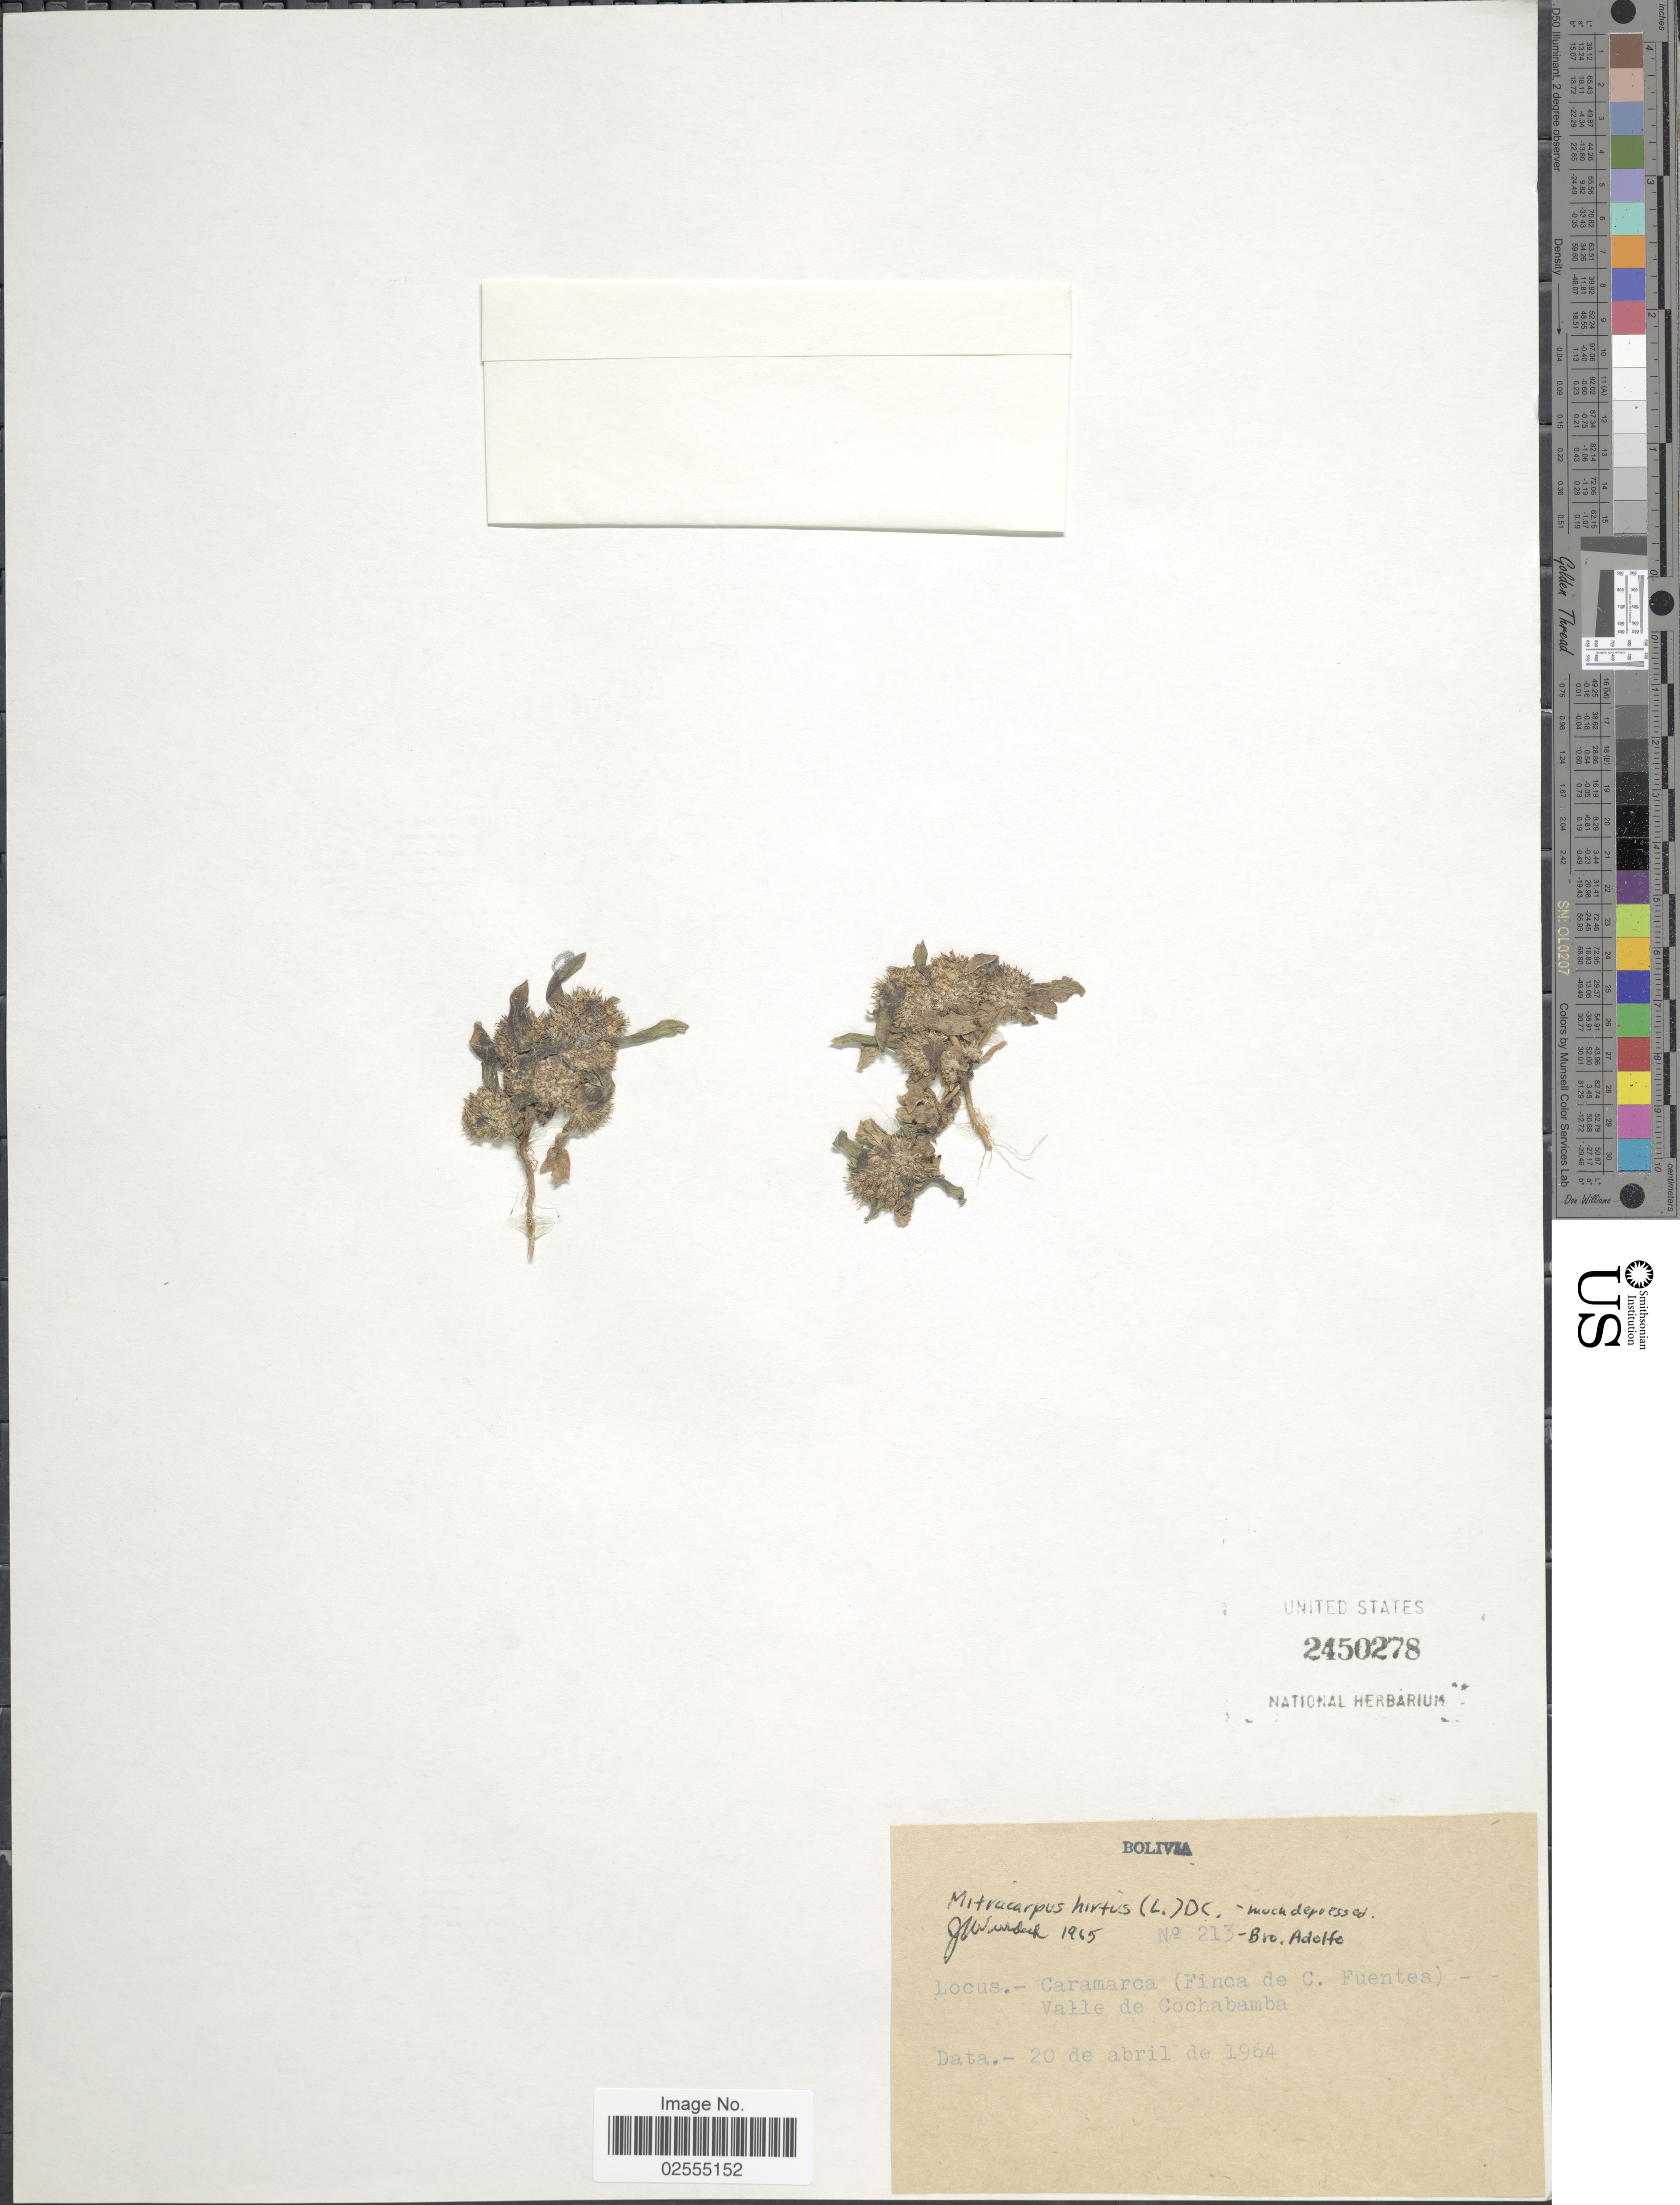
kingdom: Plantae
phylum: Tracheophyta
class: Magnoliopsida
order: Gentianales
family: Rubiaceae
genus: Mitracarpus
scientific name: Mitracarpus hirtus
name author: (L.) DC.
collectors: Adolfo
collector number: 213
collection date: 1964-04-20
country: Bolivia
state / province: Cochabamba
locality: Caramarca (Finca de C. Fuentes) Valle de Cochabamba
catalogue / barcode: US 2450278